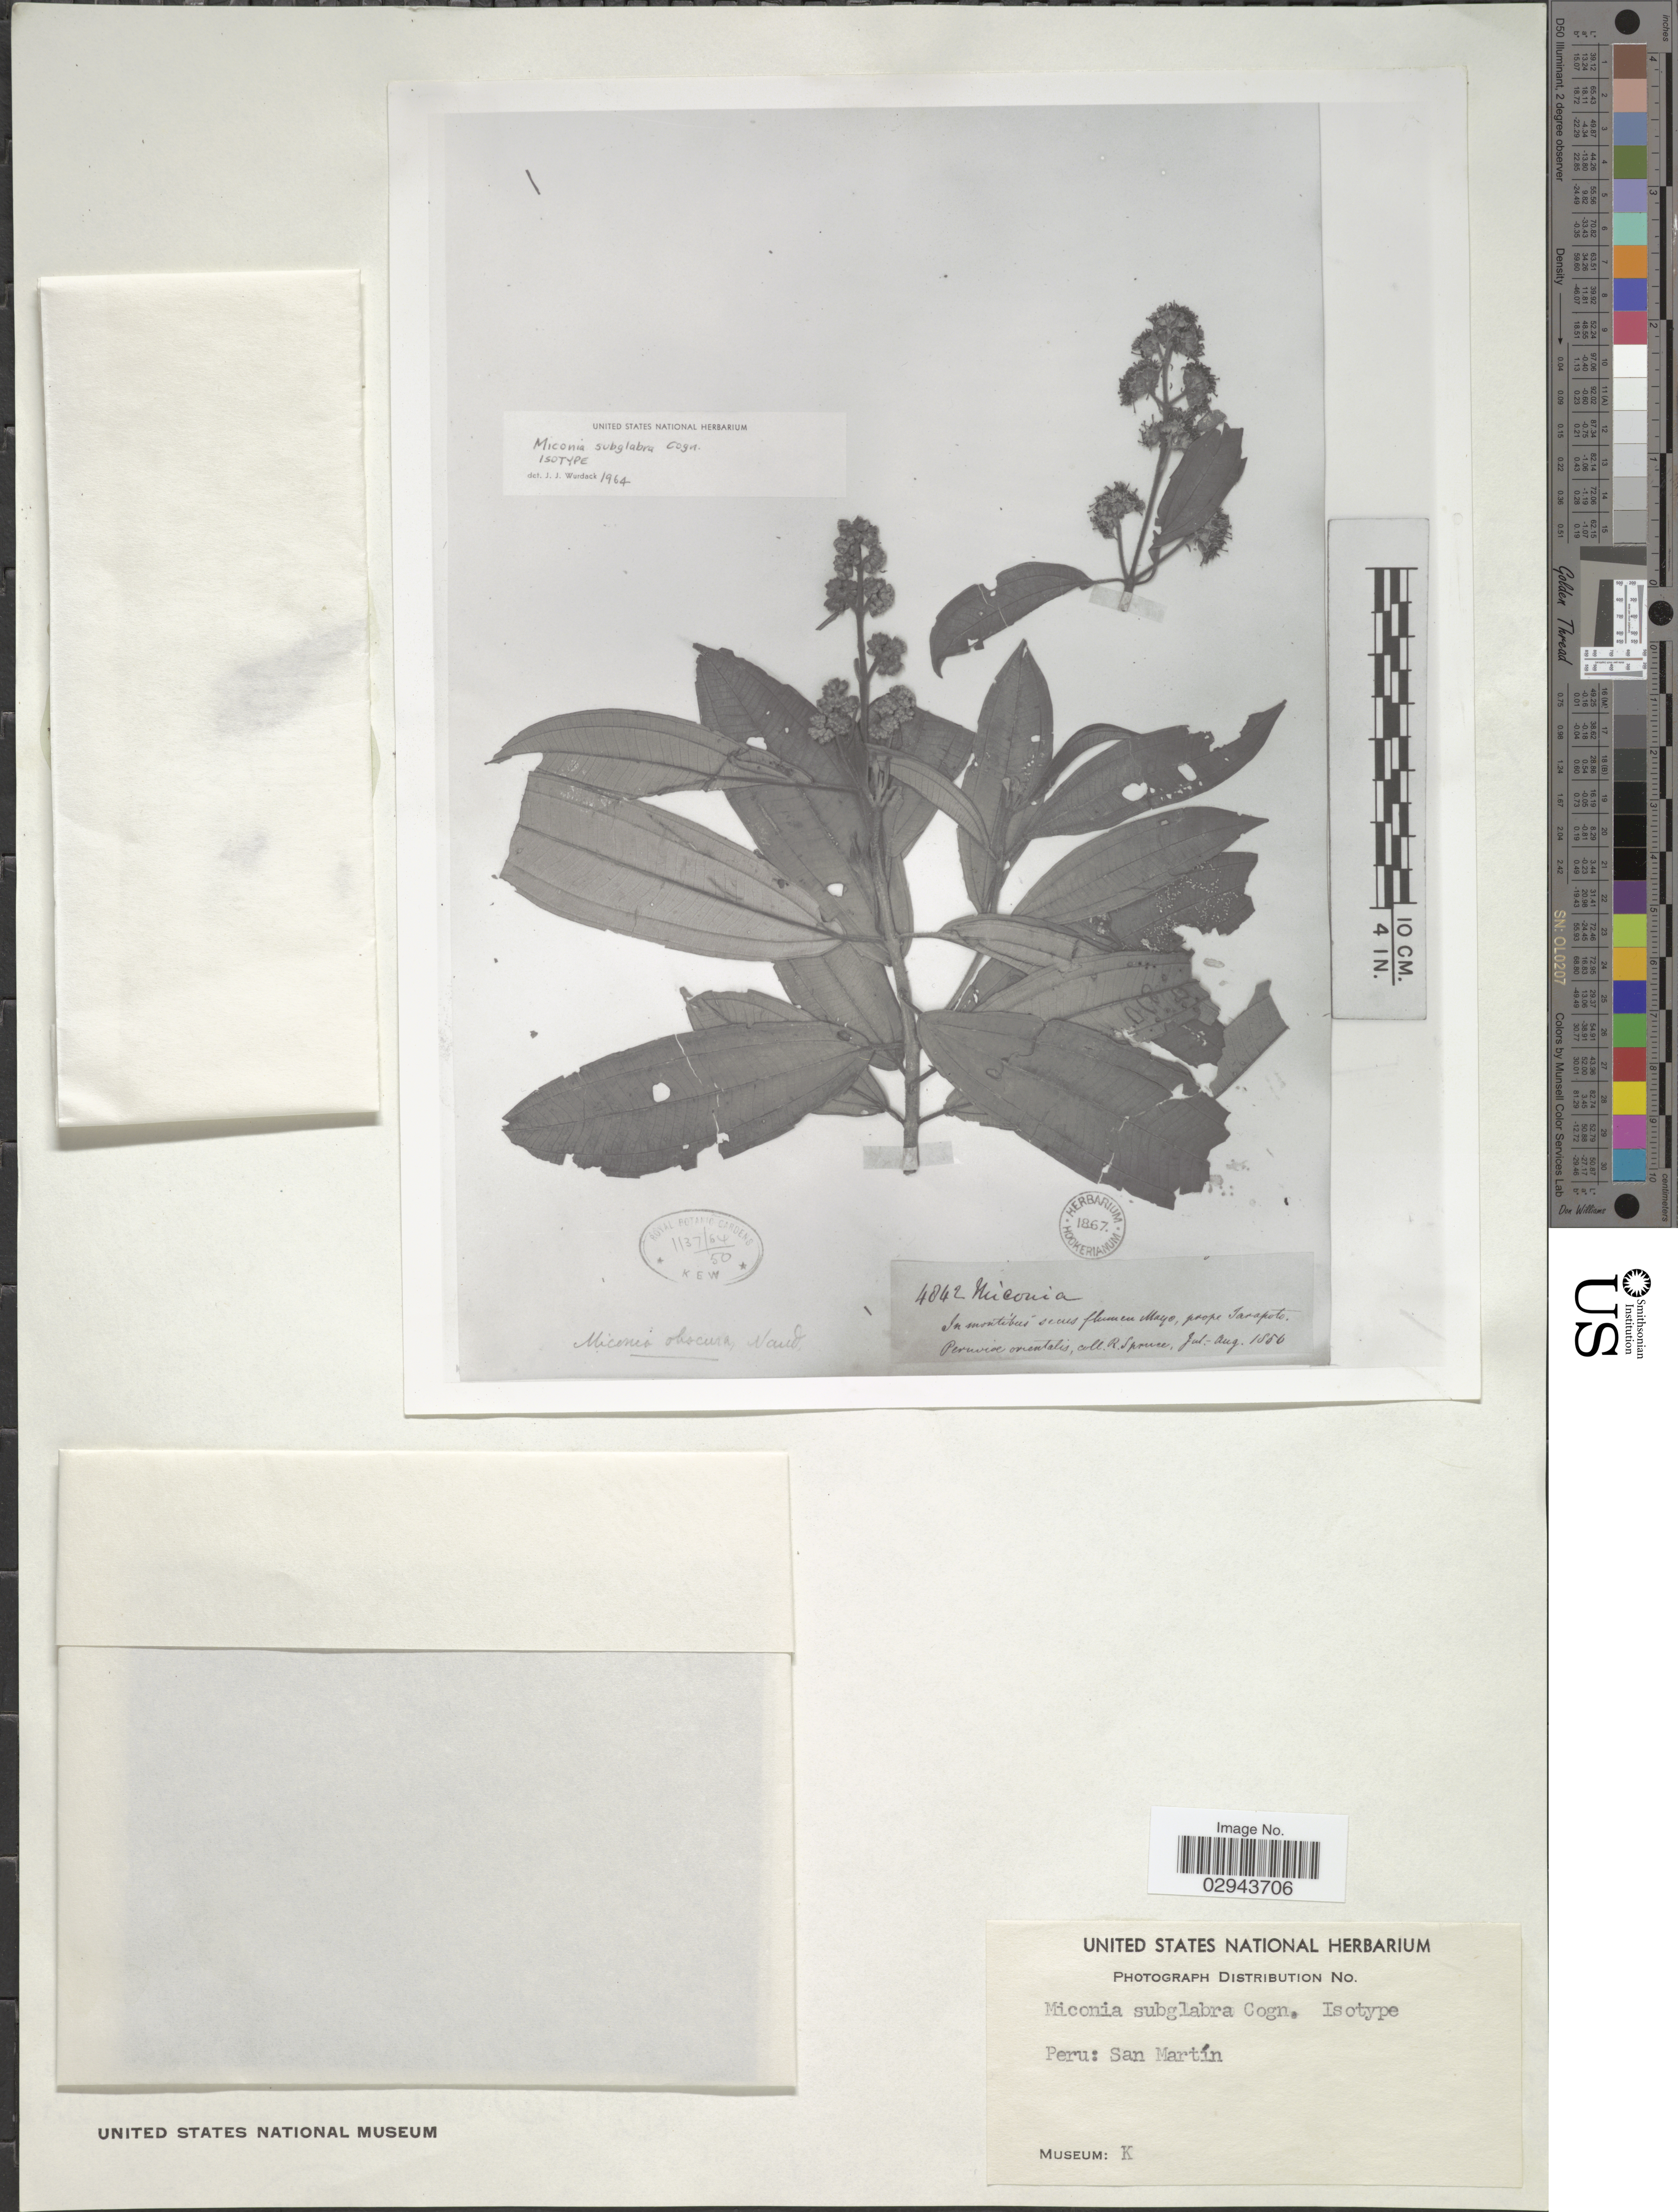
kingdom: Plantae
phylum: Tracheophyta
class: Magnoliopsida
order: Myrtales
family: Melastomataceae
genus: Miconia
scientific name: Miconia subglabra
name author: Cogn.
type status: Type Collection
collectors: R. Spruce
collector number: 4842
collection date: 1856-07/1856-08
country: Peru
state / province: San Martín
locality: In montibus secus flumen Mayo, prope Tarapoto. Peruviae orientalis.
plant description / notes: Photograph and fragmentary material of type specimen ex herb. Kew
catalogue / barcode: US 102993